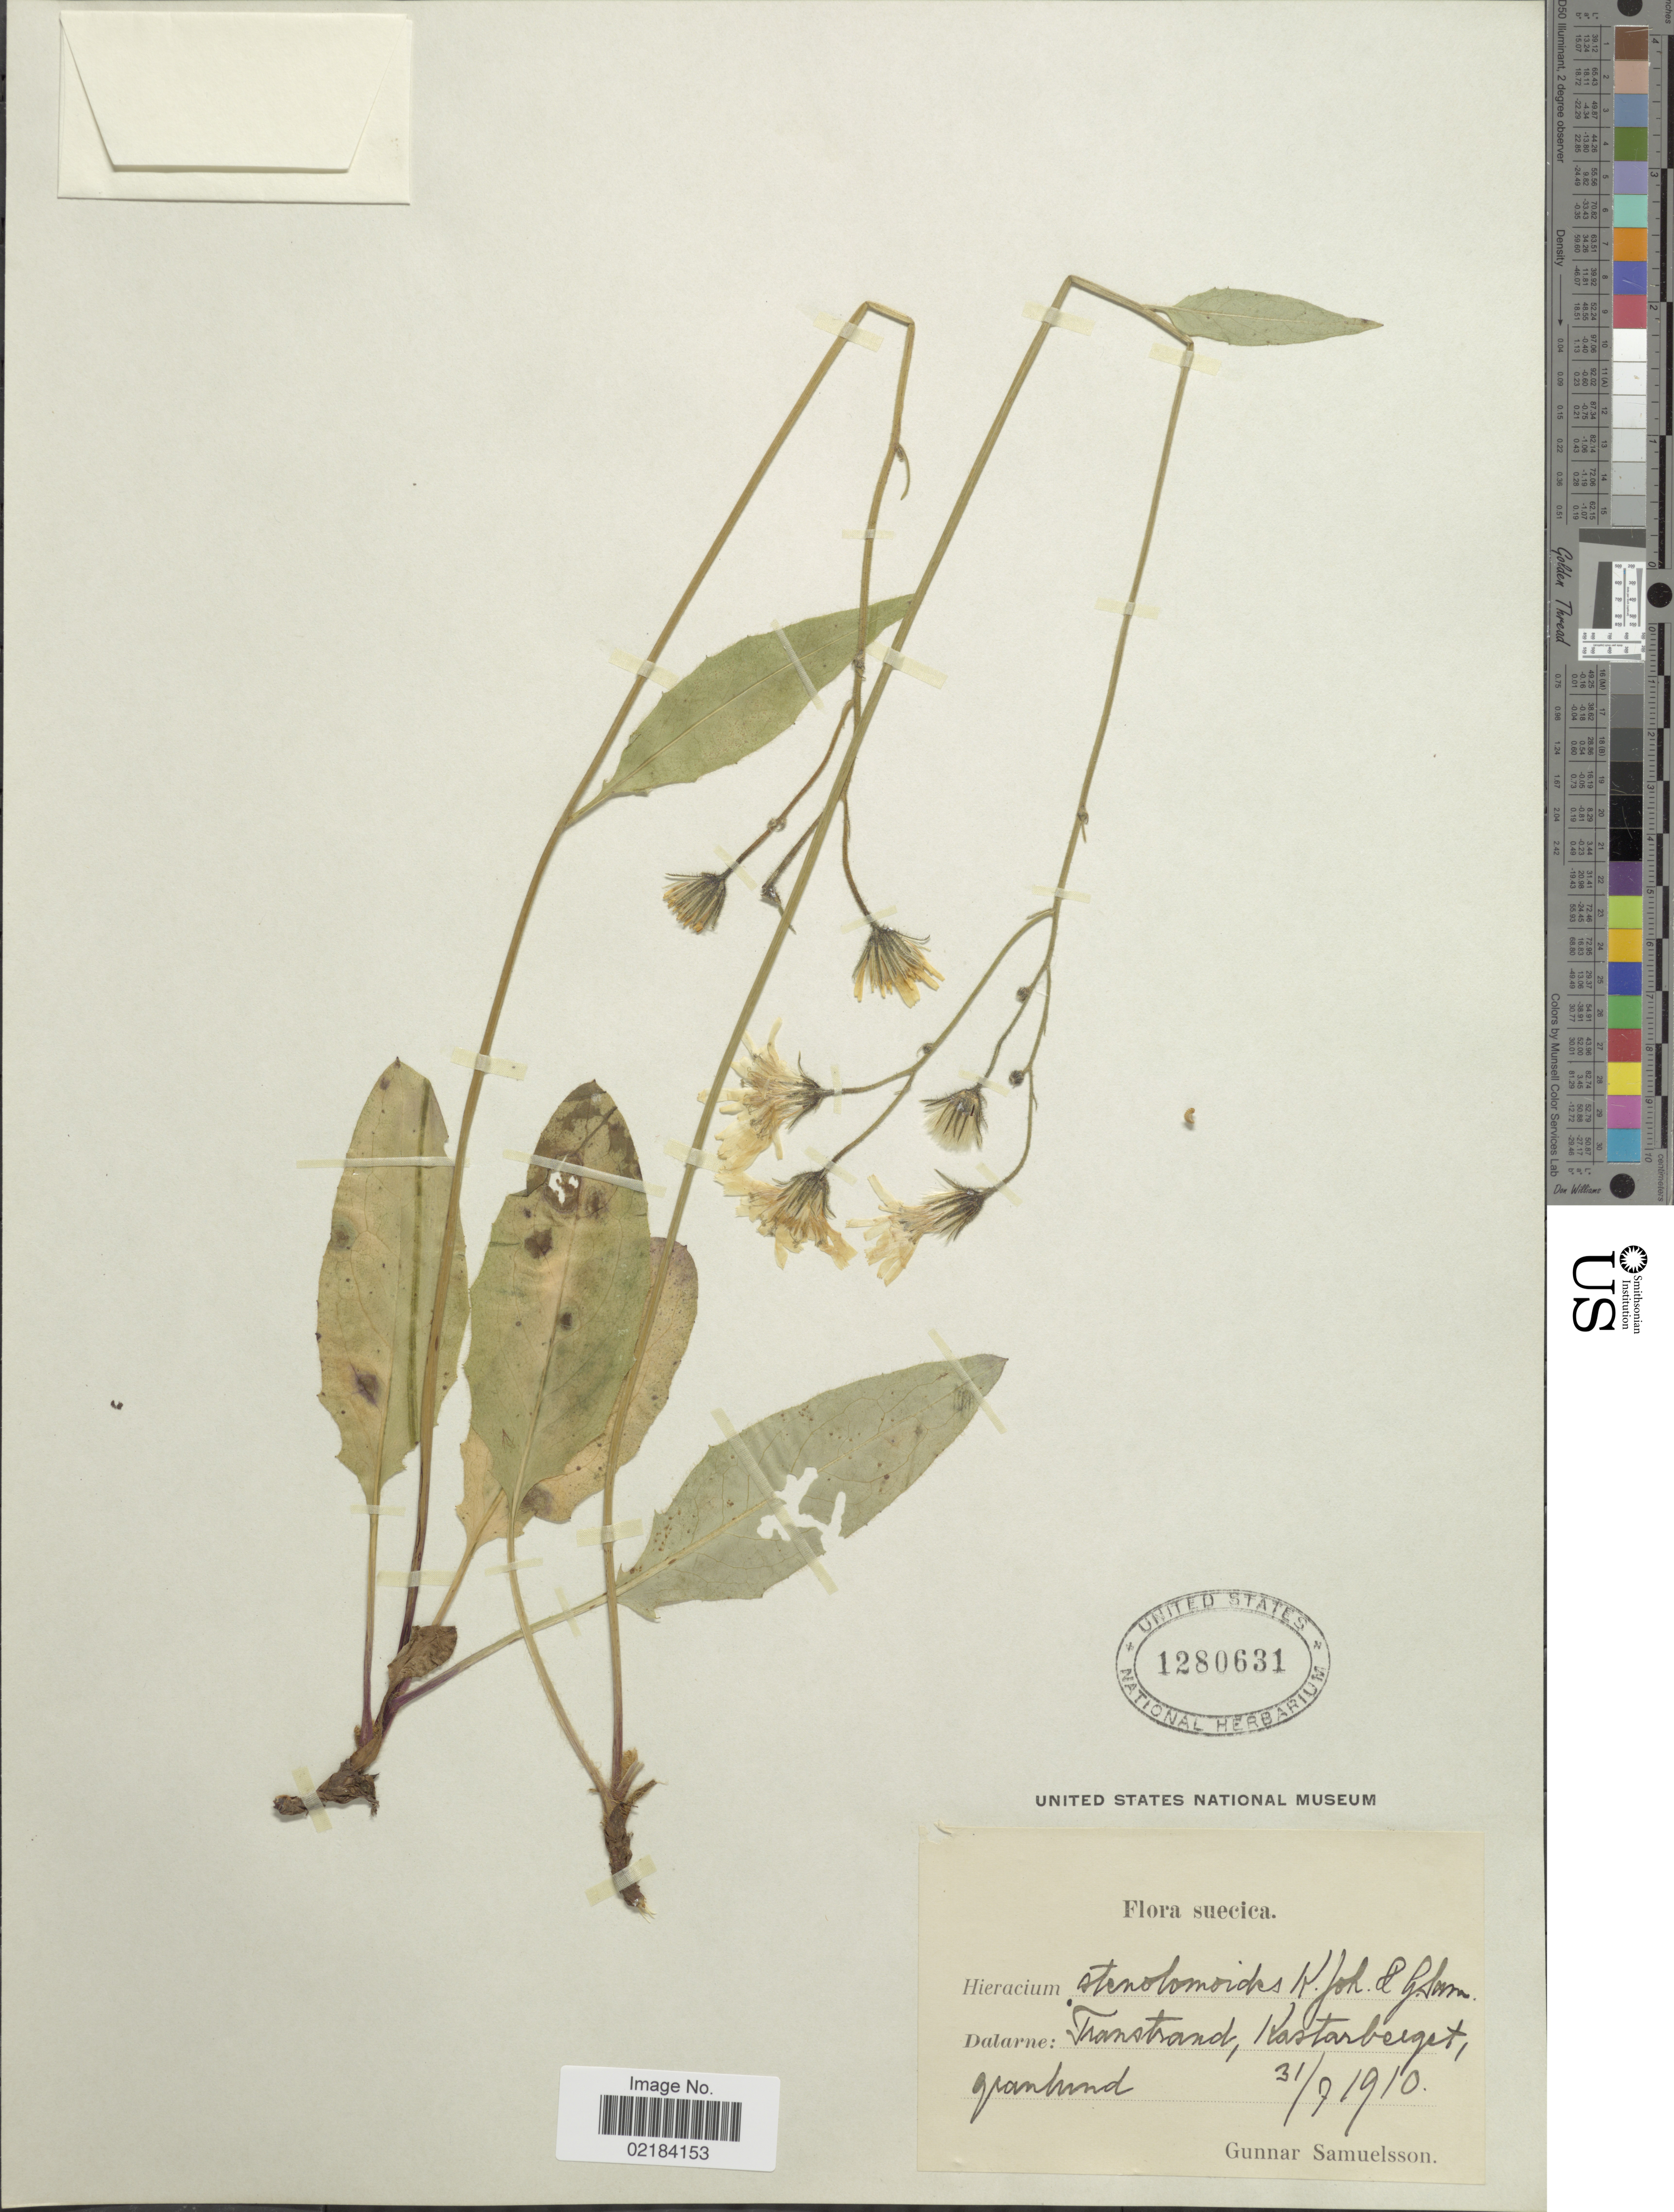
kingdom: Plantae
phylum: Tracheophyta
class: Magnoliopsida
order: Asterales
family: Asteraceae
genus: Hieracium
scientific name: Hieracium stenolomoides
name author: Johanss. & Sam.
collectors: G. Samuelsson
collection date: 1910-07-31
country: Sweden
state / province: Dalarna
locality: Dalarne: Transtrand, Kastarbeeget grassland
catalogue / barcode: US 1280631